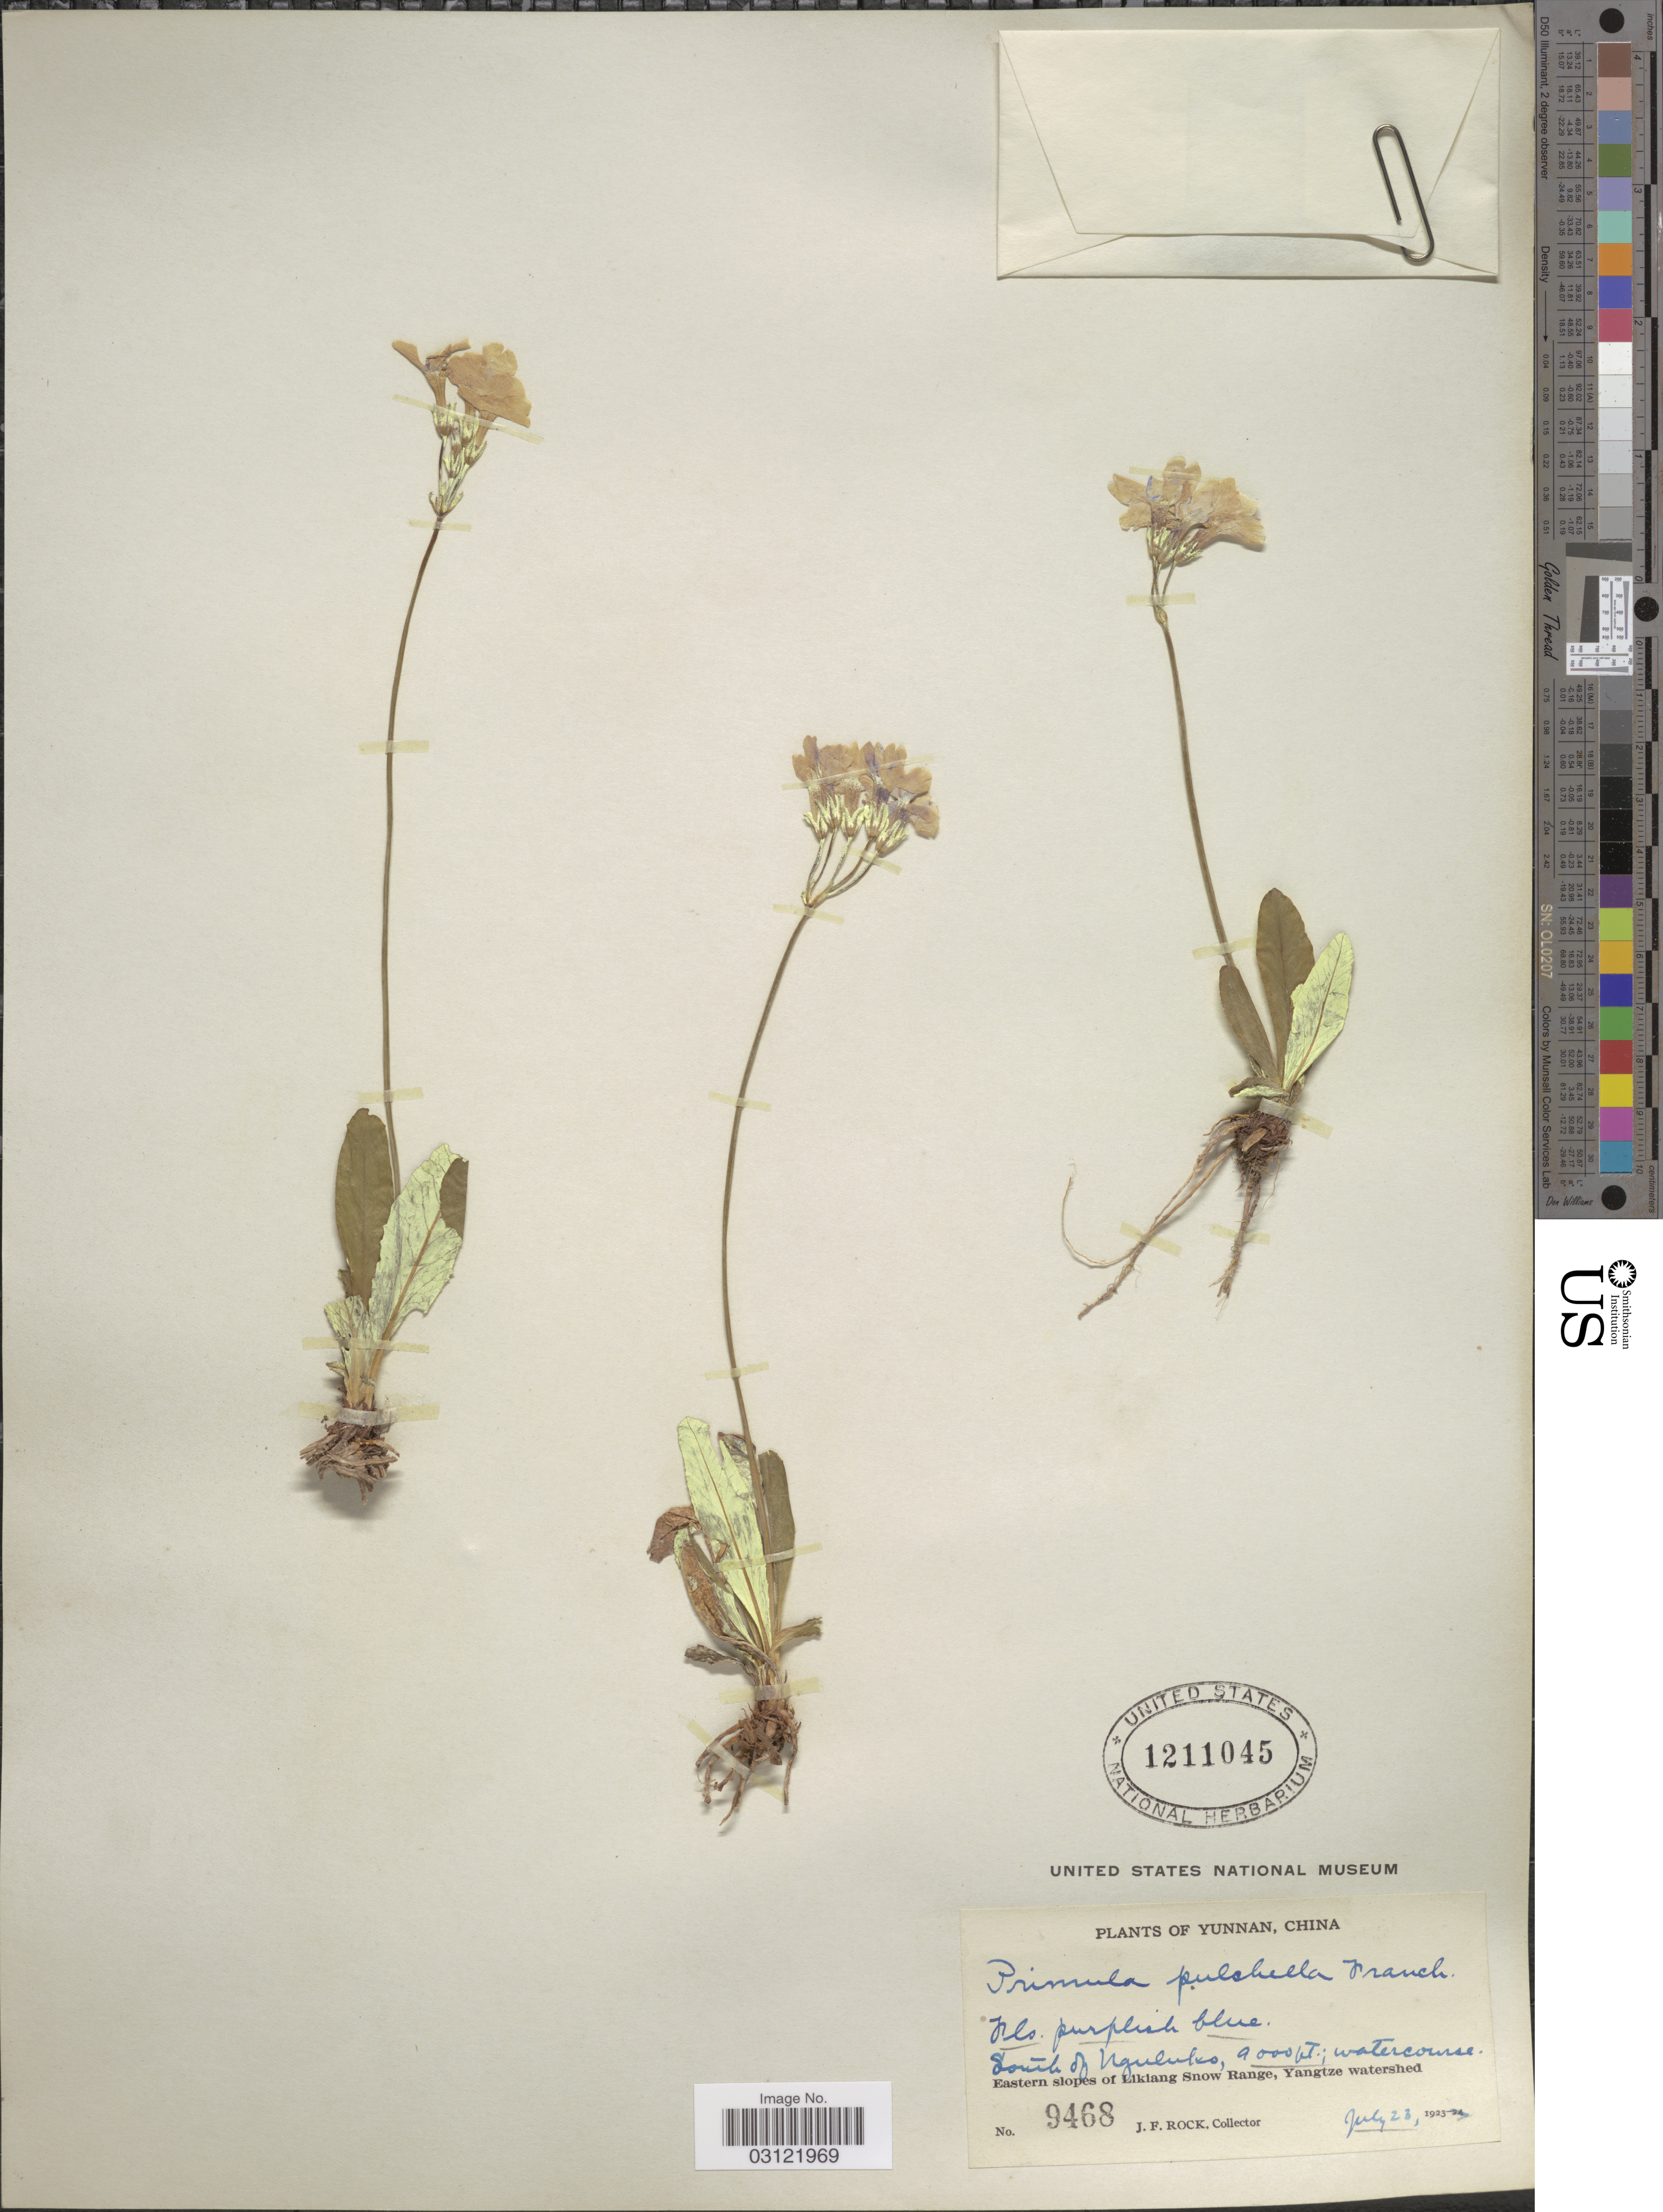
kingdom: Plantae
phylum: Tracheophyta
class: Magnoliopsida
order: Ericales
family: Primulaceae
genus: Primula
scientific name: Primula pulchella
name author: Franch.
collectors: J. Rock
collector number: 9468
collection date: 1923-07-23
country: China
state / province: Yunnan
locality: South of Nguluke, Eastern slopes of Likiang Snow Range, Yangtze watershed.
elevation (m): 2743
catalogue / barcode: US 1211045